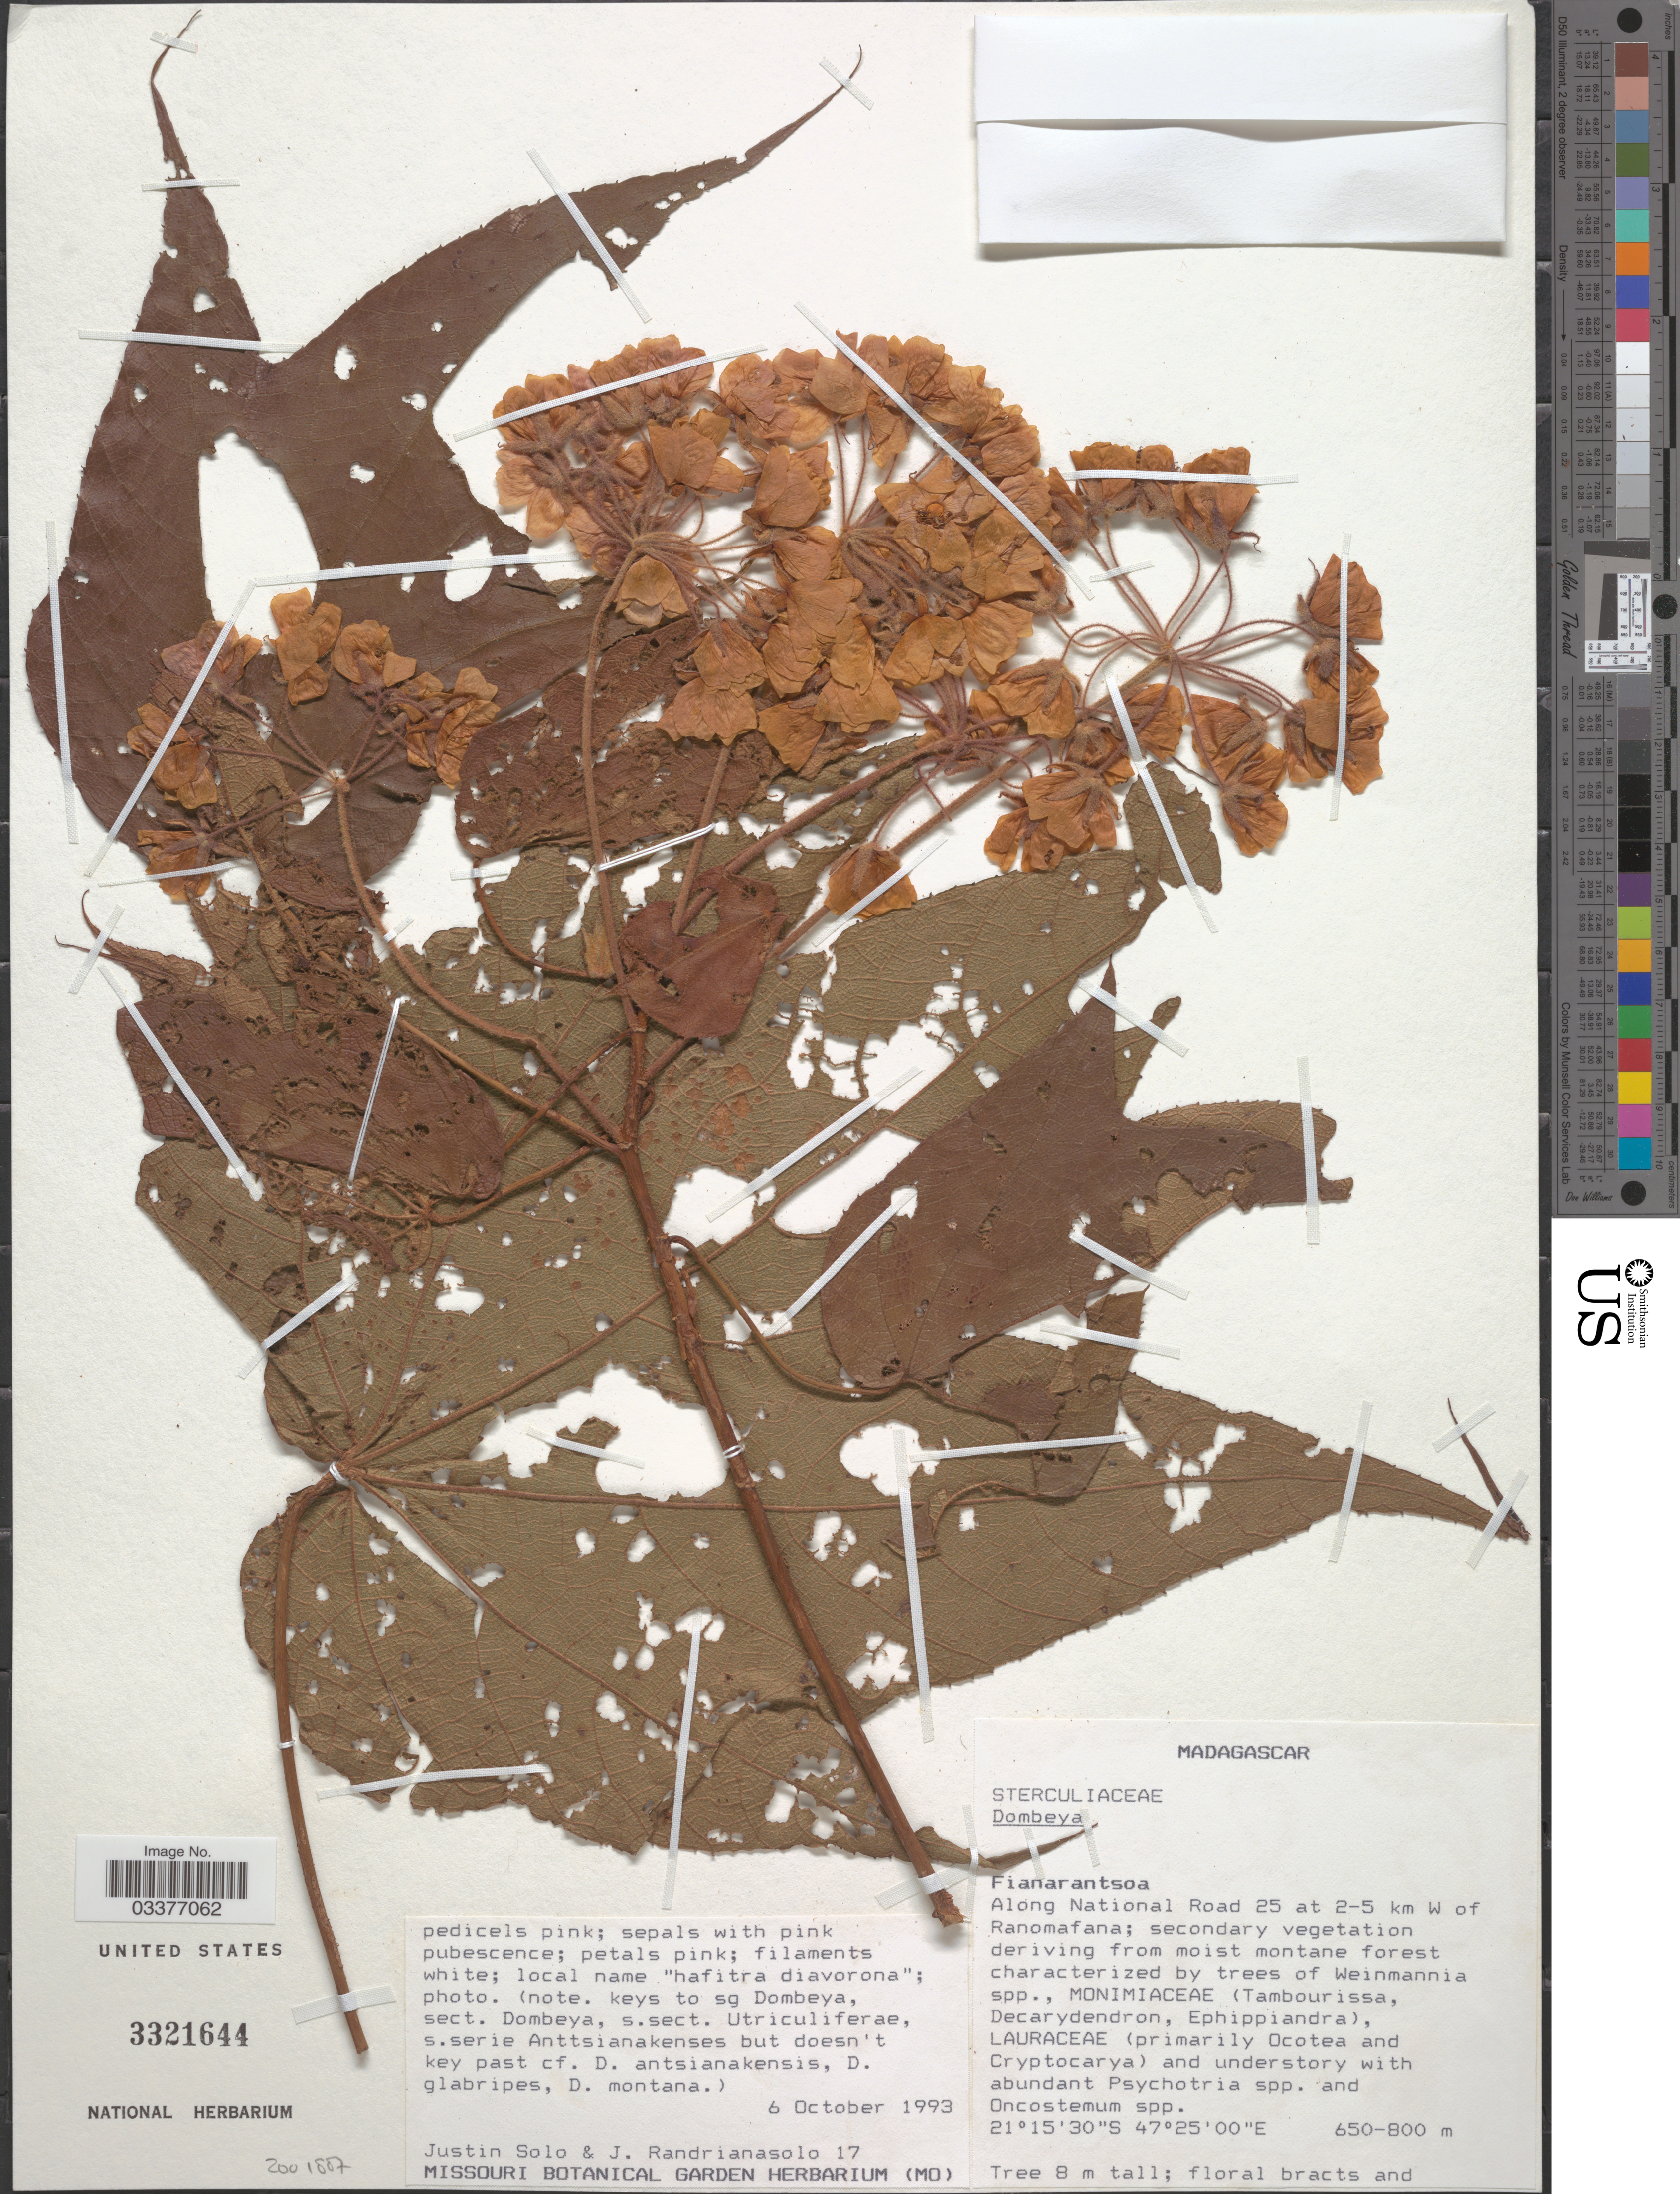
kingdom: Plantae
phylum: Tracheophyta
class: Magnoliopsida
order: Malvales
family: Malvaceae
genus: Dombeya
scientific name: Dombeya erythroclada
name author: Bojer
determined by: Dorr, L. J., (BOT), Smithsonian Institution - National Museum of Natural History (UNITED STATES)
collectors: J. Solo & J. Randrianasolo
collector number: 17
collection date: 1993-10-06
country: Madagascar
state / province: Vatovavy Fitovinany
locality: Along National Road 25 at 2-5 km W of Ranomafana.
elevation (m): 650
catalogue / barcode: US 3321644